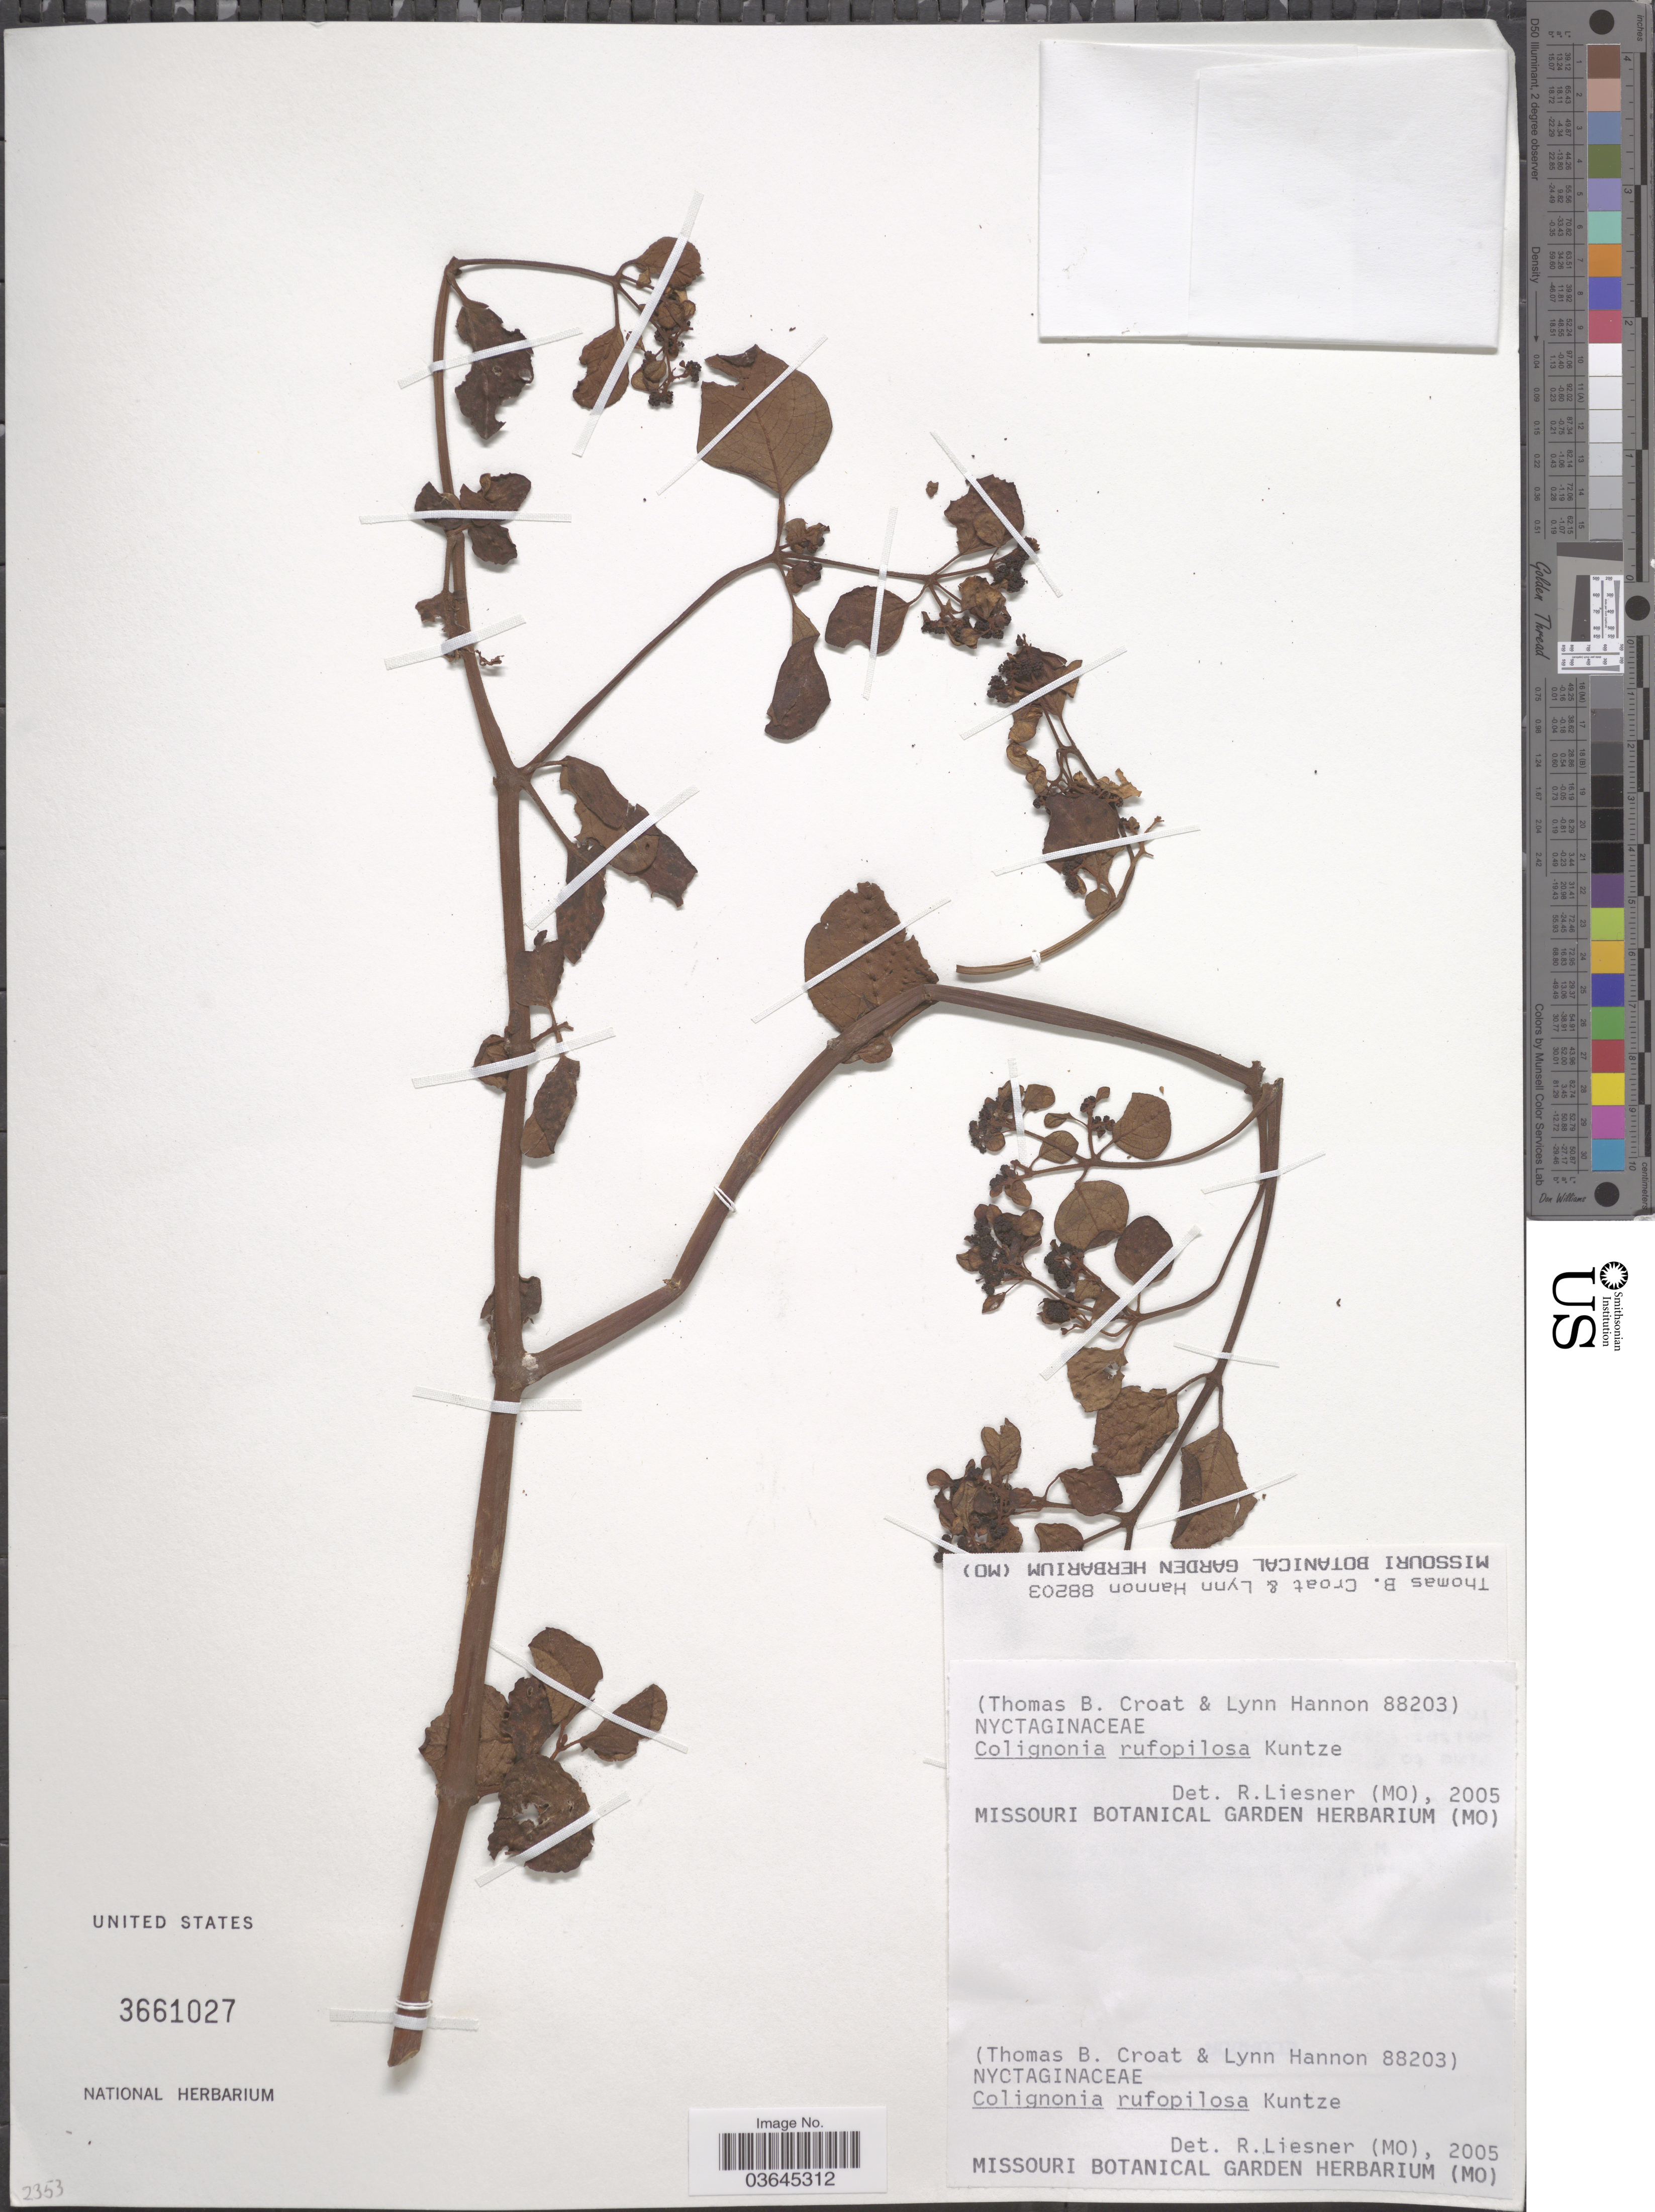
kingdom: Plantae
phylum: Tracheophyta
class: Magnoliopsida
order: Caryophyllales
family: Nyctaginaceae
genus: Colignonia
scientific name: Colignonia rufopilosa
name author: Kuntze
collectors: T. B. Croat & L. Hannon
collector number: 88203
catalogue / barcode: US 3661027